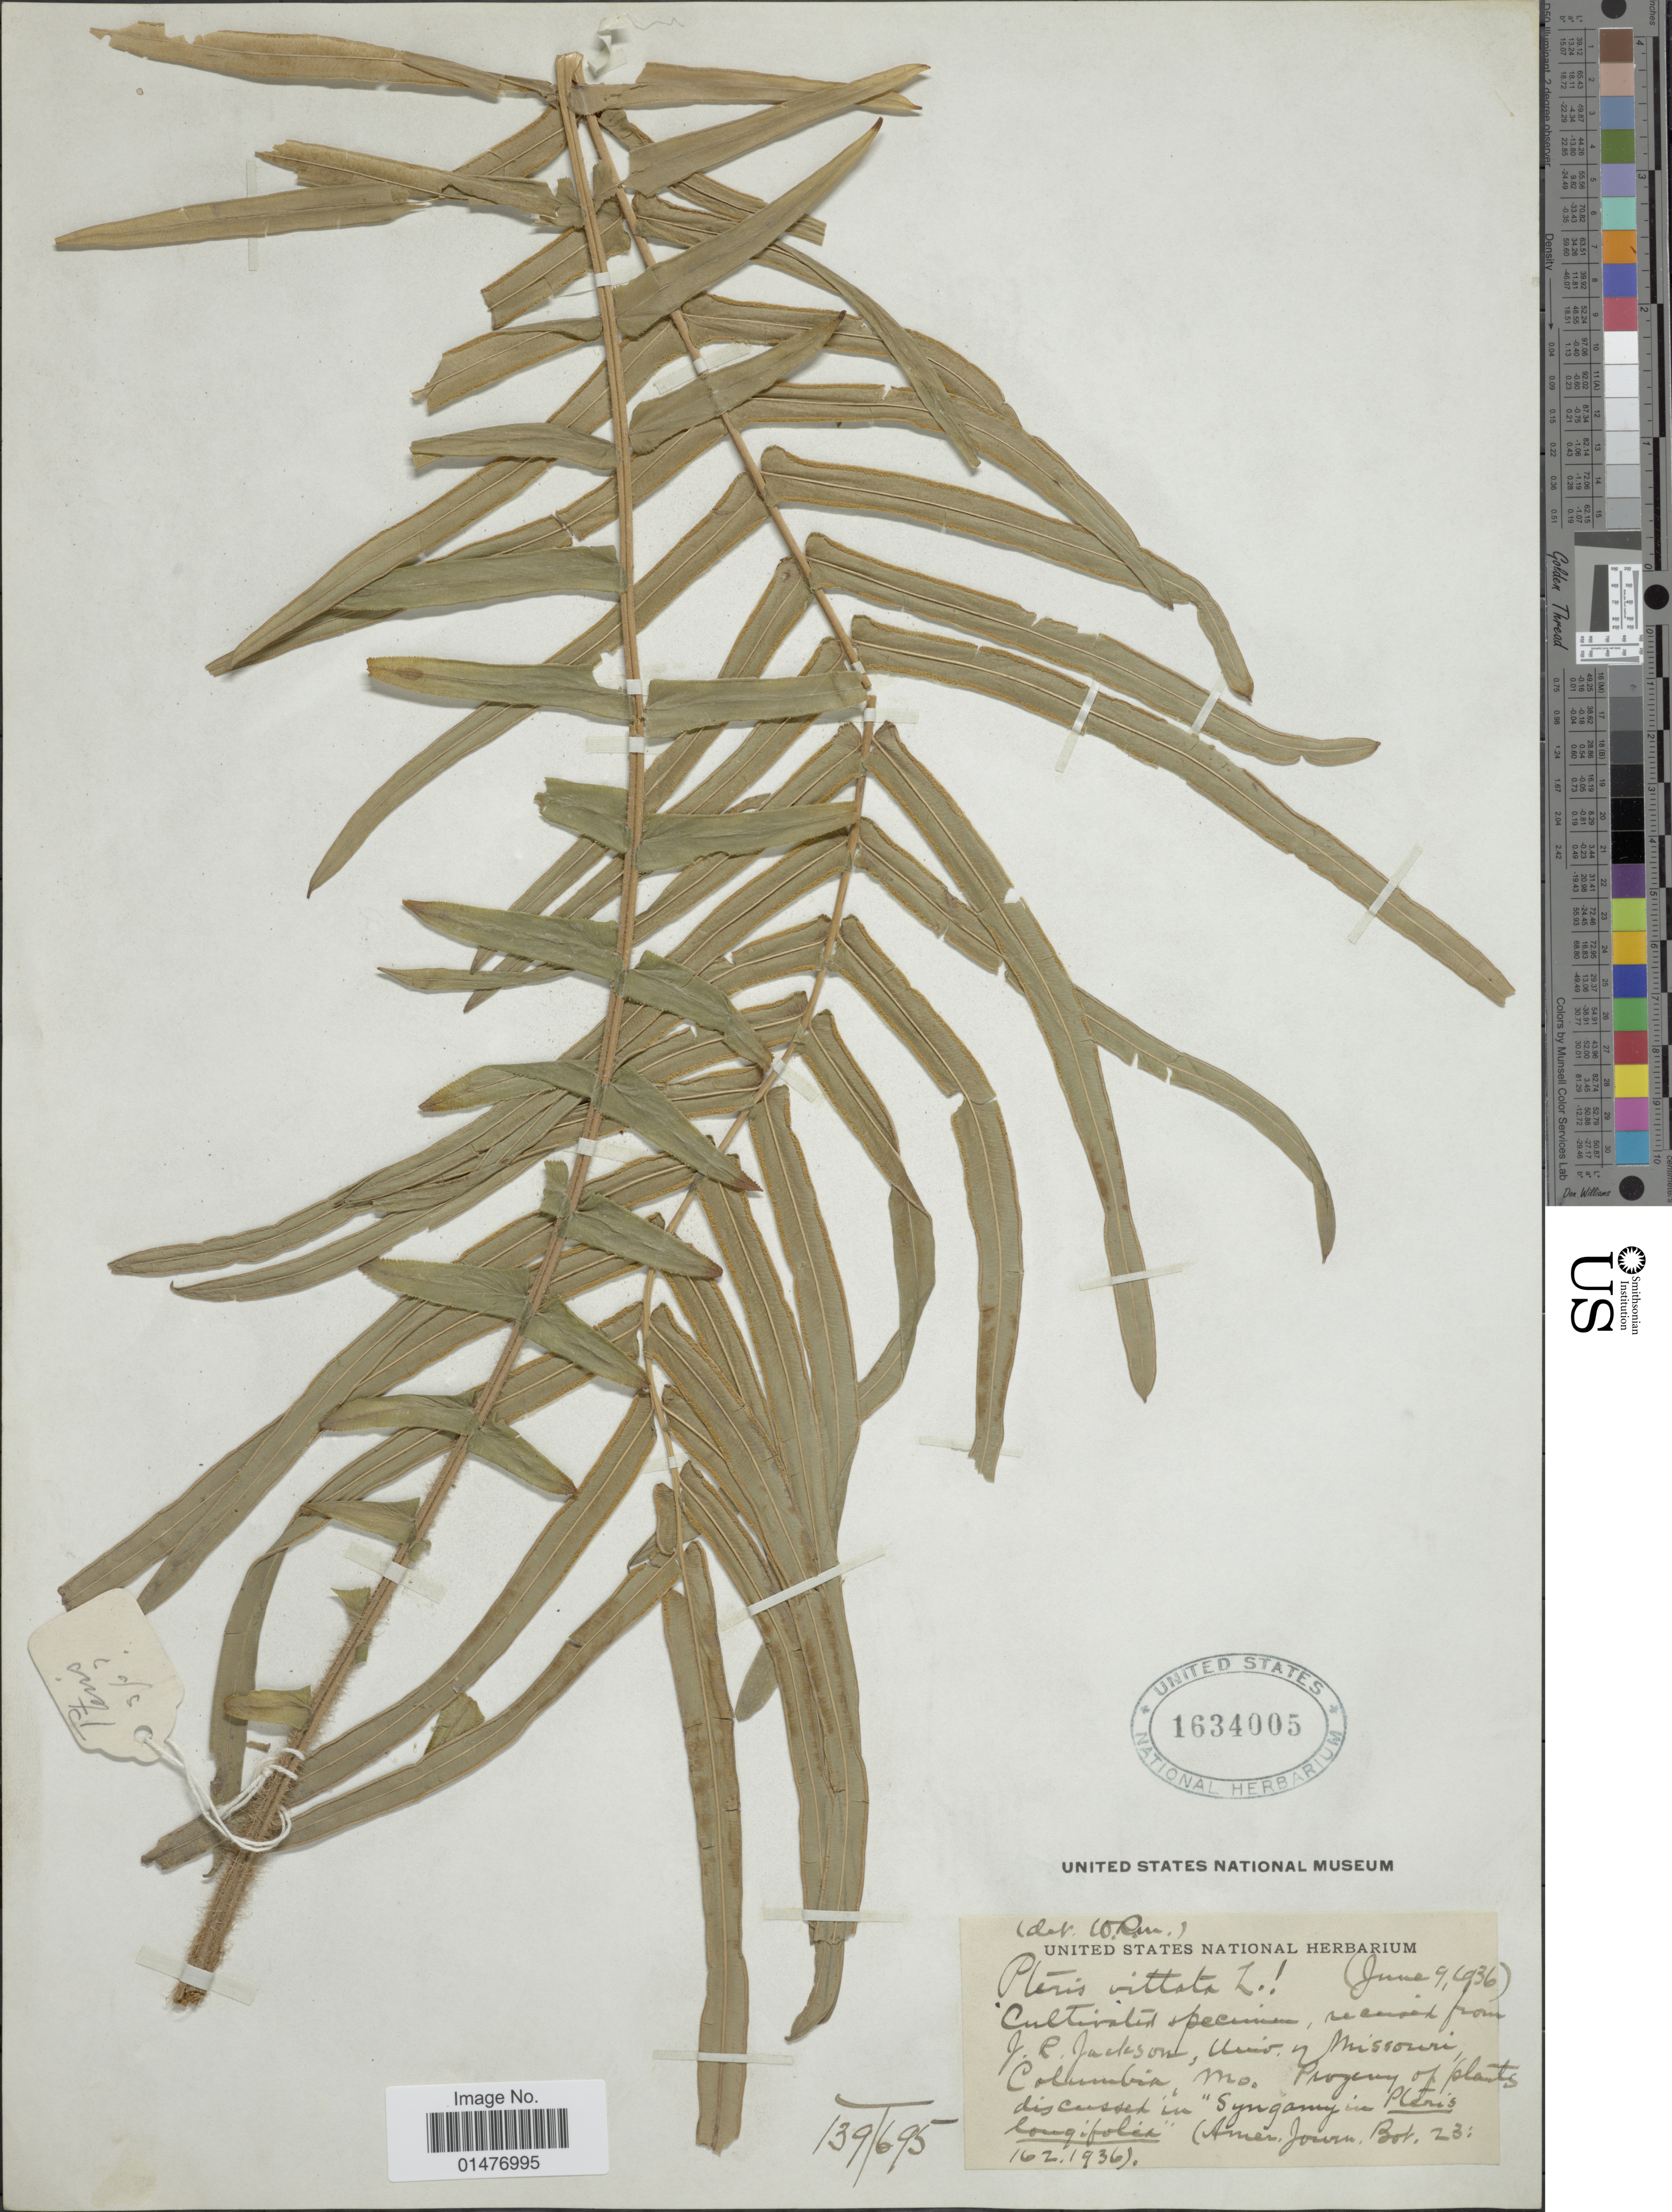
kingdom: Plantae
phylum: Tracheophyta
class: Polypodiopsida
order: Polypodiales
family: Pteridaceae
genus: Pteris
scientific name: Pteris vittata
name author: L.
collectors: J. Jackson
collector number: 139/695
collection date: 1936-06-09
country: United States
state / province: District of Columbia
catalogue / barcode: US 1634008